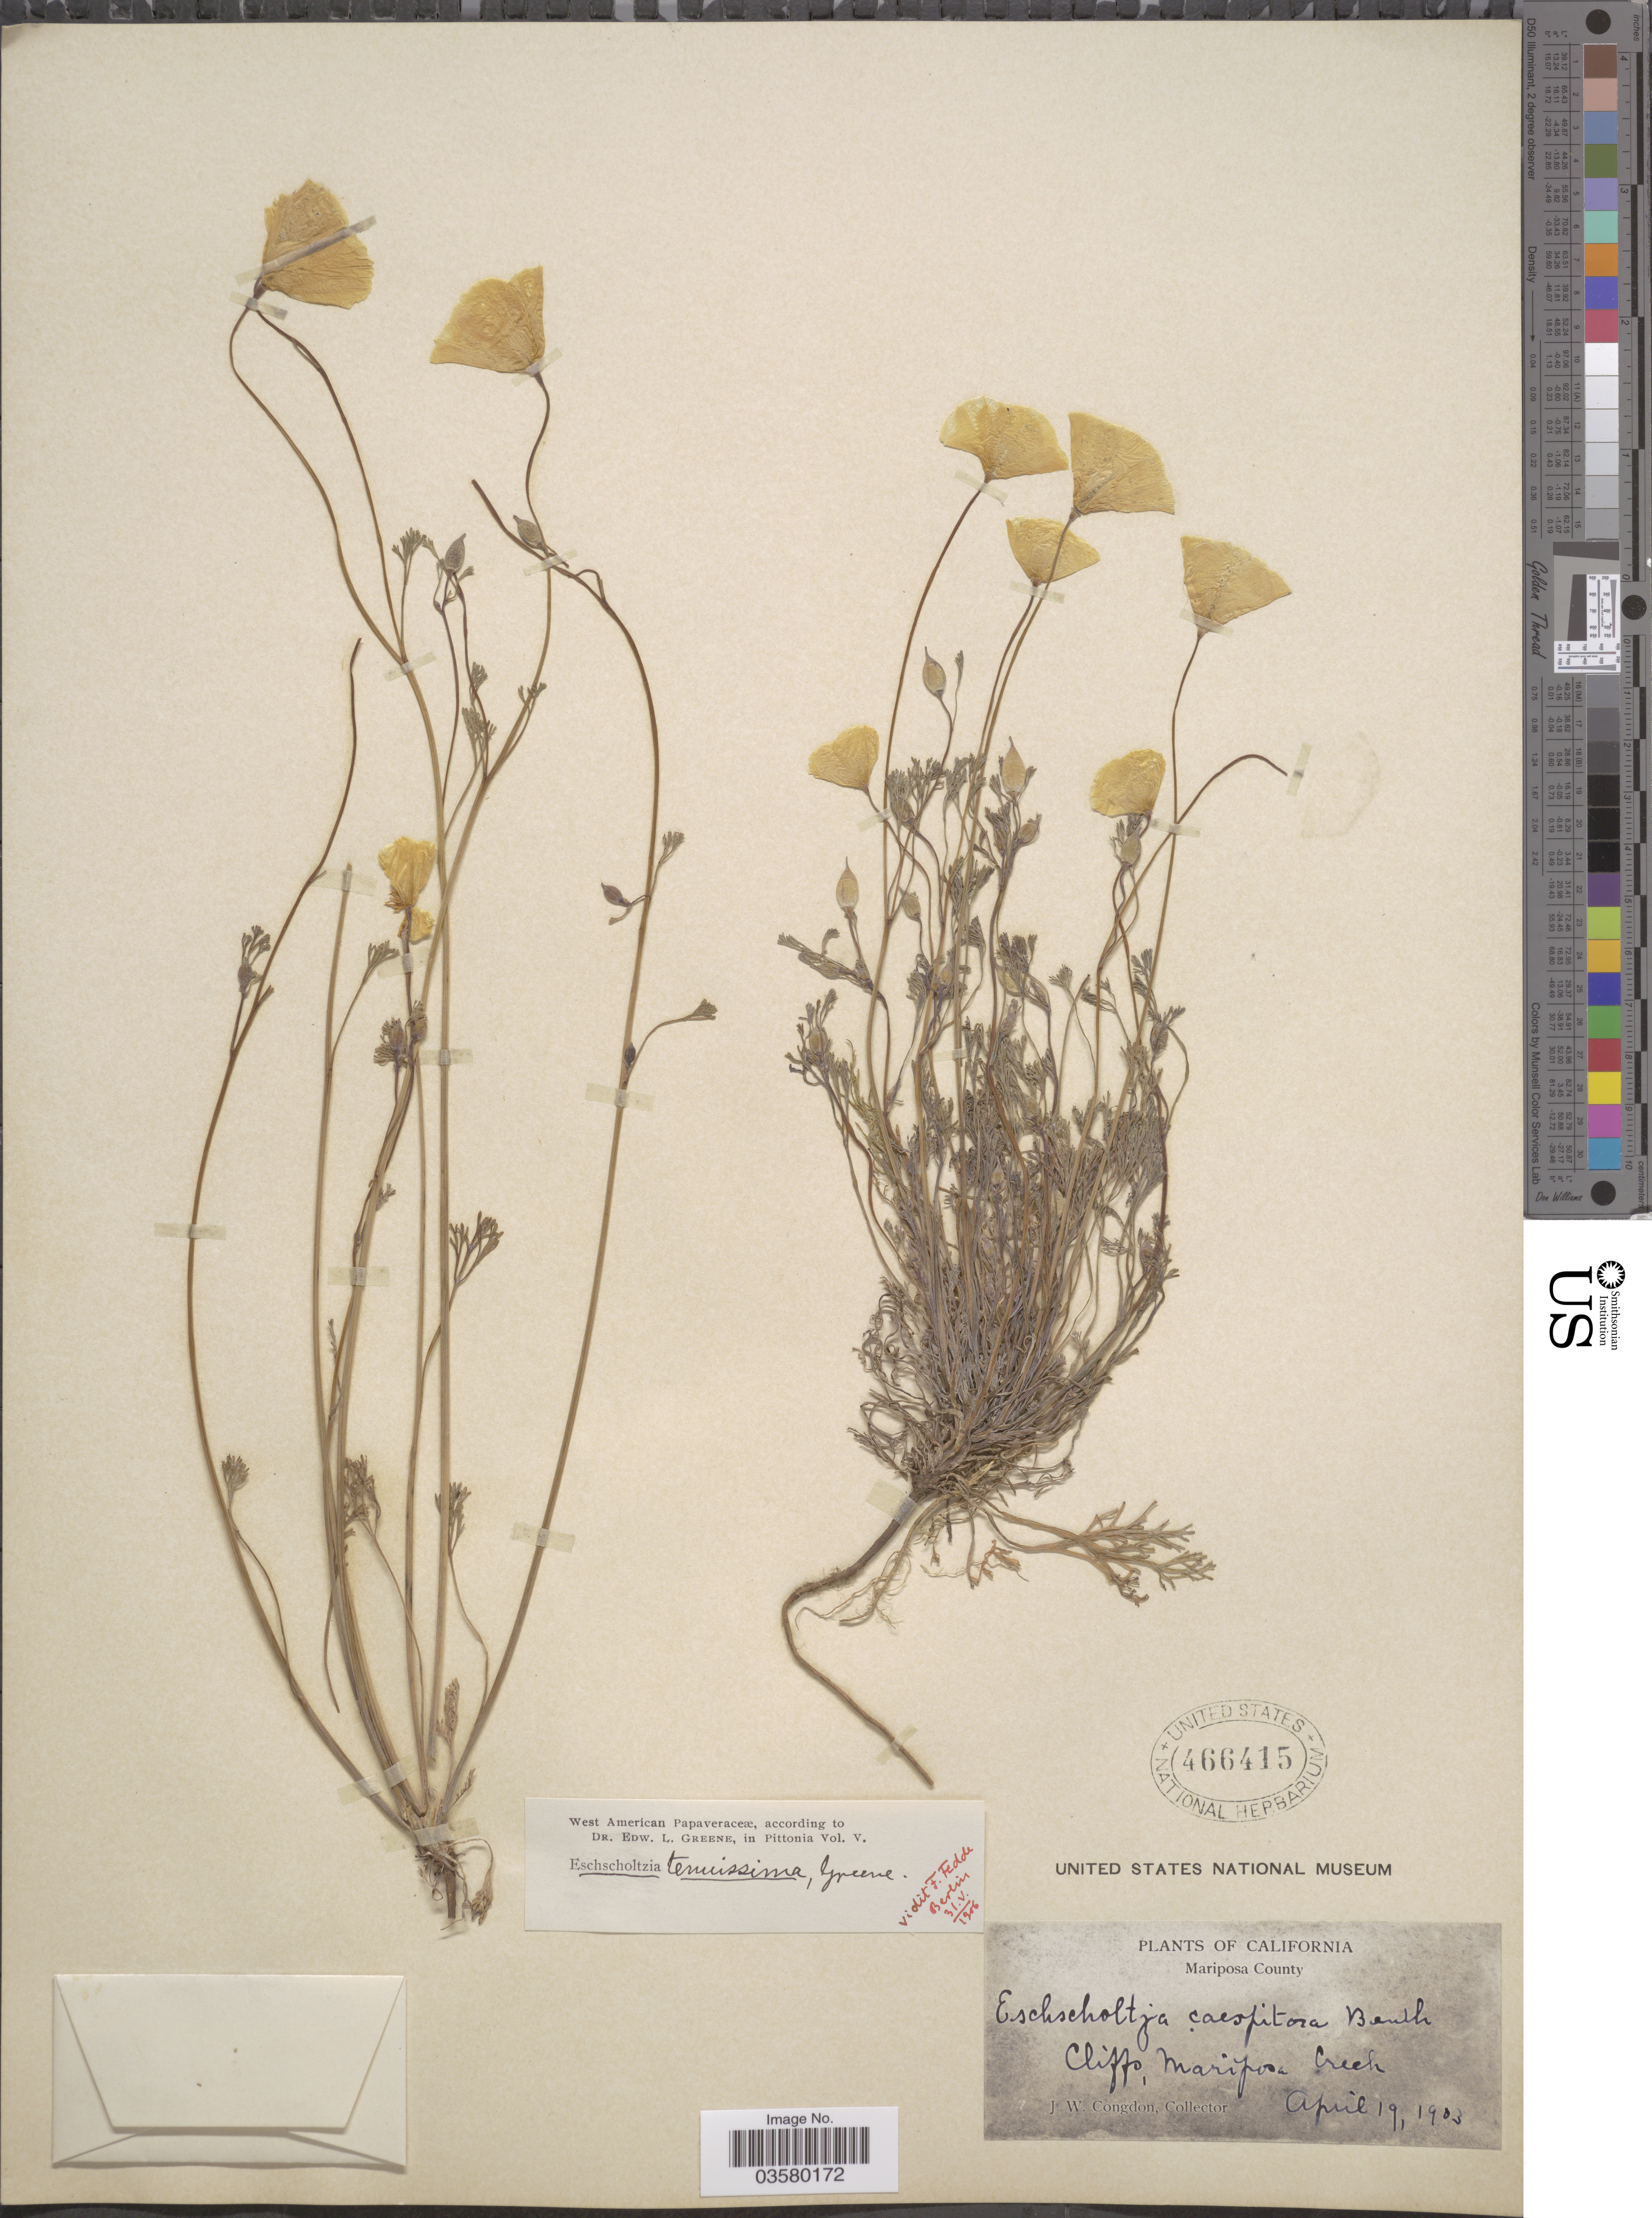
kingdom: Plantae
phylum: Tracheophyta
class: Magnoliopsida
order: Ranunculales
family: Papaveraceae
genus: Eschscholzia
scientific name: Eschscholzia caespitosa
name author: Benth.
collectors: J. W. Congdon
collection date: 1903-04-19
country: United States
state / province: California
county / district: Mariposa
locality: Mariposa County. Cliffs, Mariposa Creek.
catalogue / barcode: US 466415